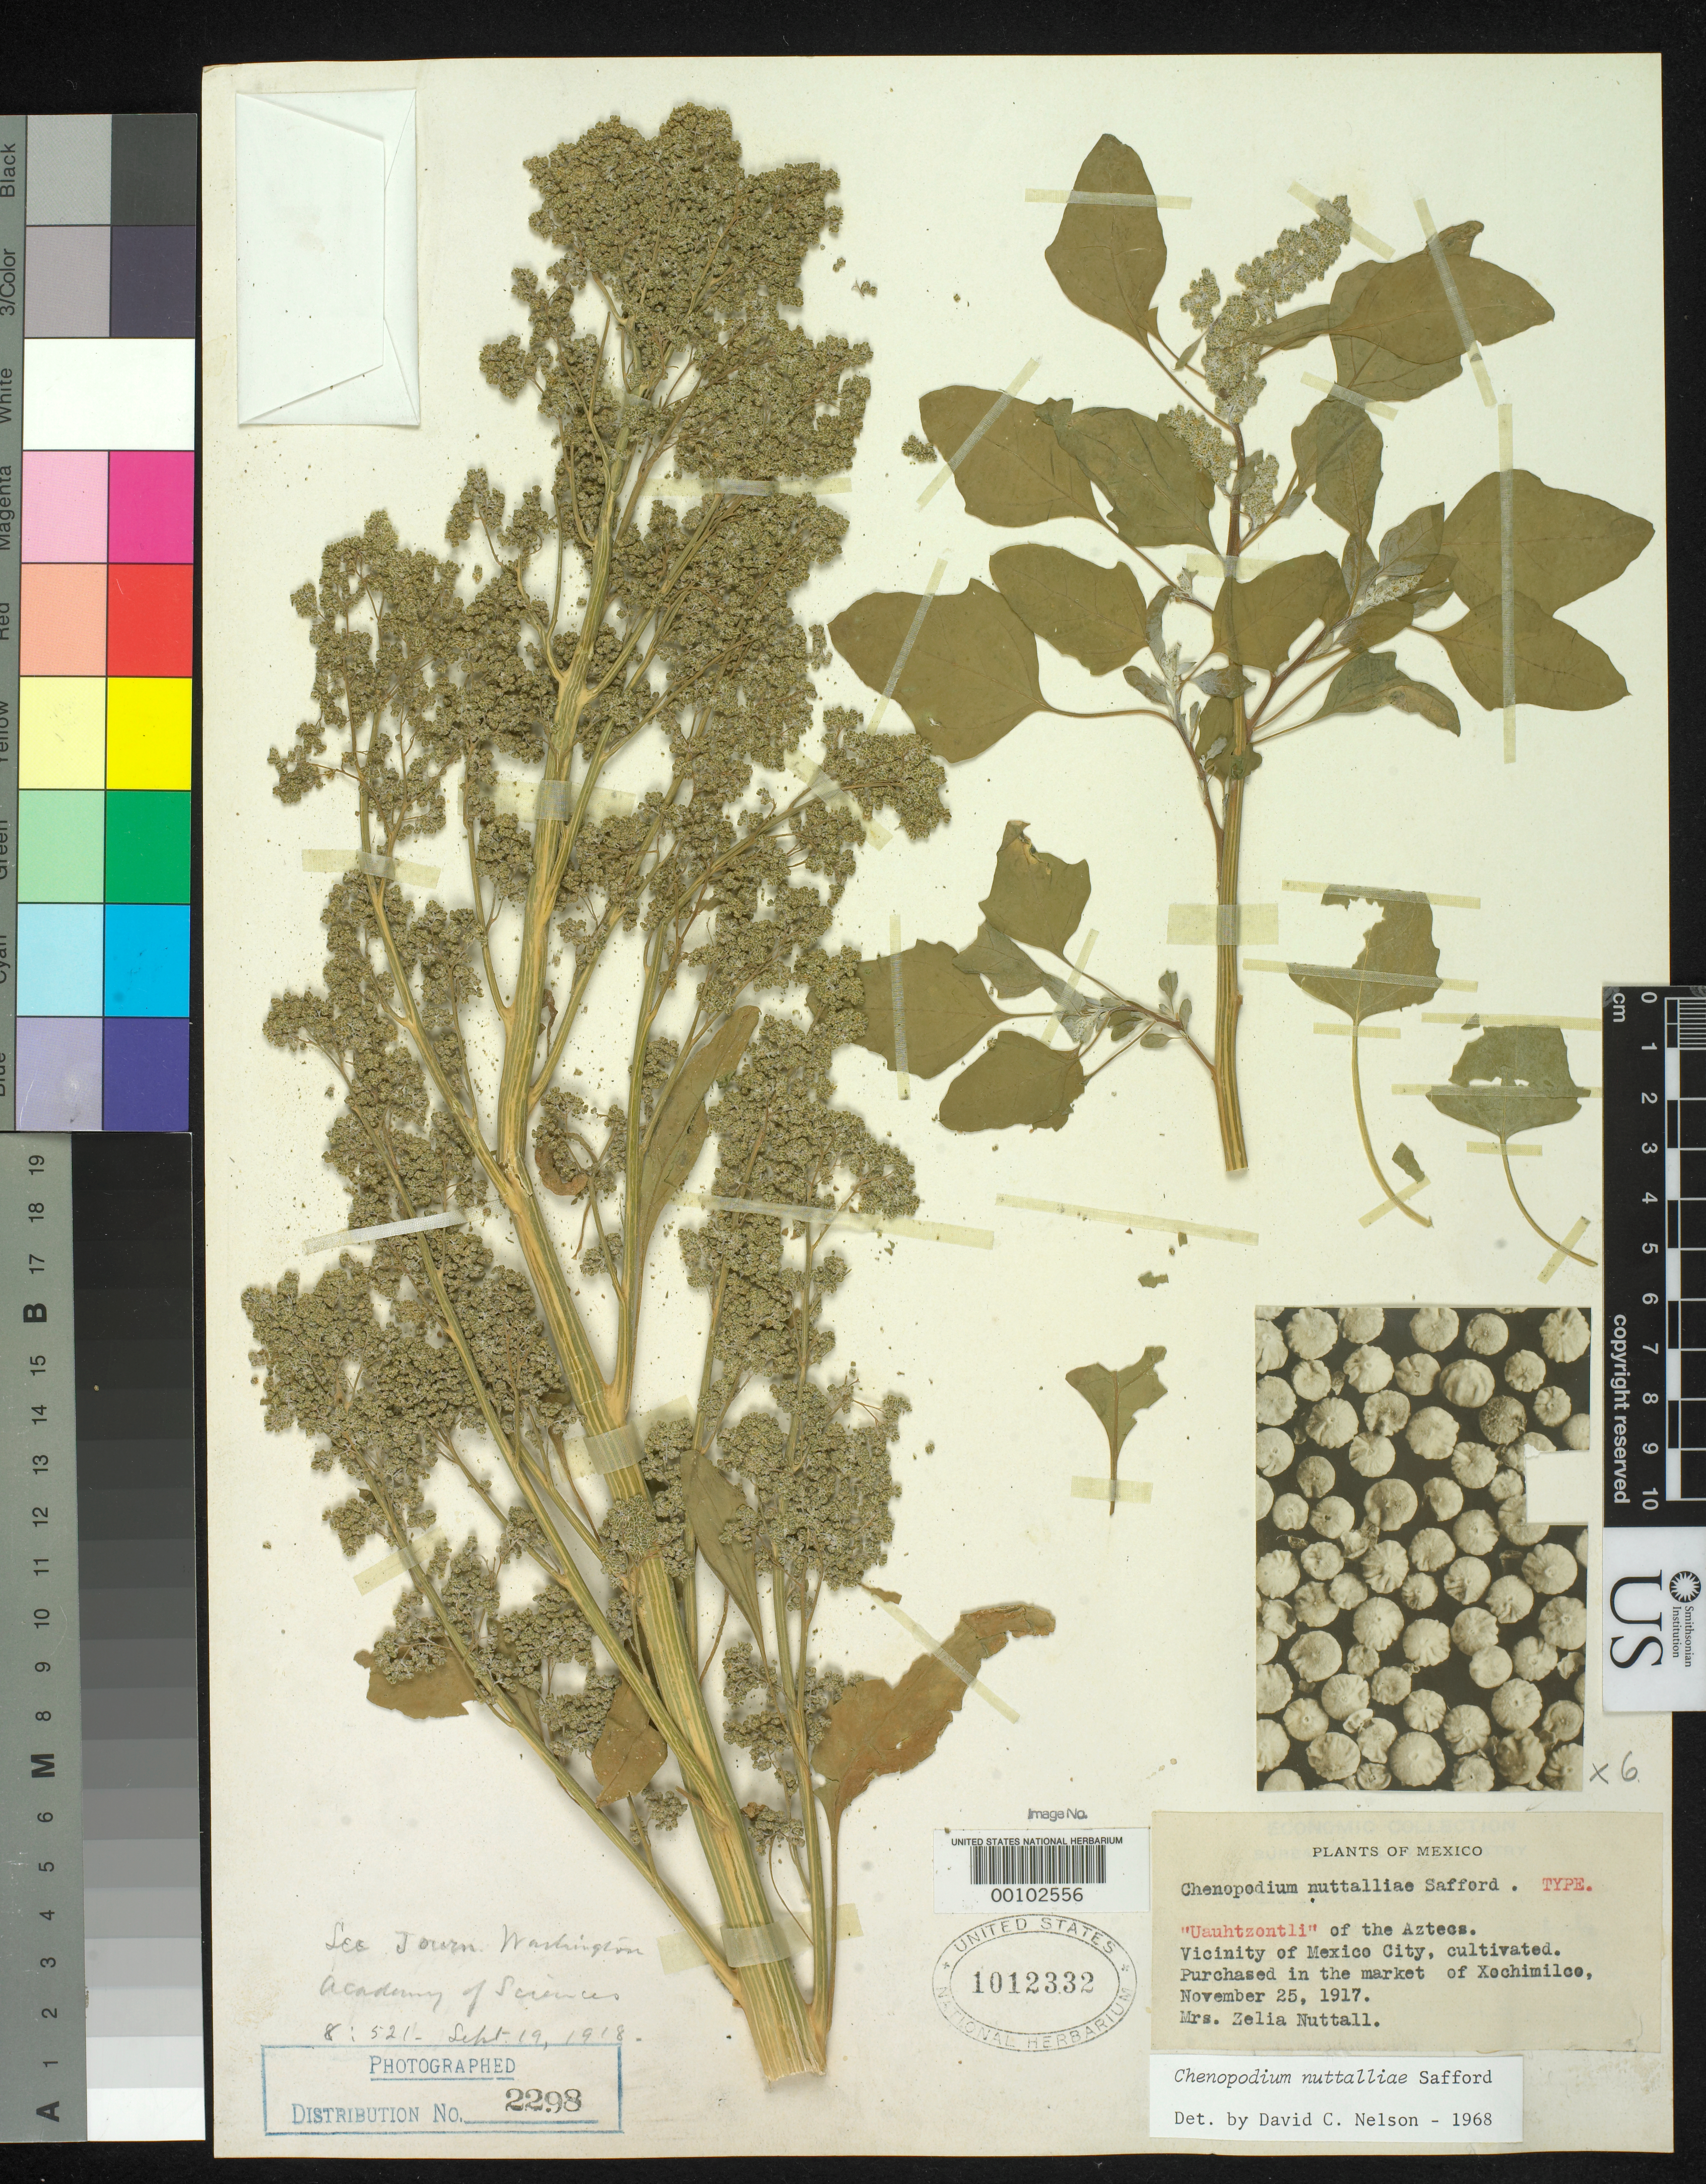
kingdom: Plantae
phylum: Tracheophyta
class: Magnoliopsida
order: Caryophyllales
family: Amaranthaceae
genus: Chenopodium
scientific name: Chenopodium nuttalliae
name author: Saff.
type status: Holotype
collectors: Z. Nuttall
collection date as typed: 25 Nov 1917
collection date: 1917-11-25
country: Mexico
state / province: Distrito Federal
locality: Vicinity of Mexico City, cultivated. Purchased in market of Xochimilco.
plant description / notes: "Vicinity of Mexico City, cultivated. Purchased in the market of Xochimilco"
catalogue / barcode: US 1012332